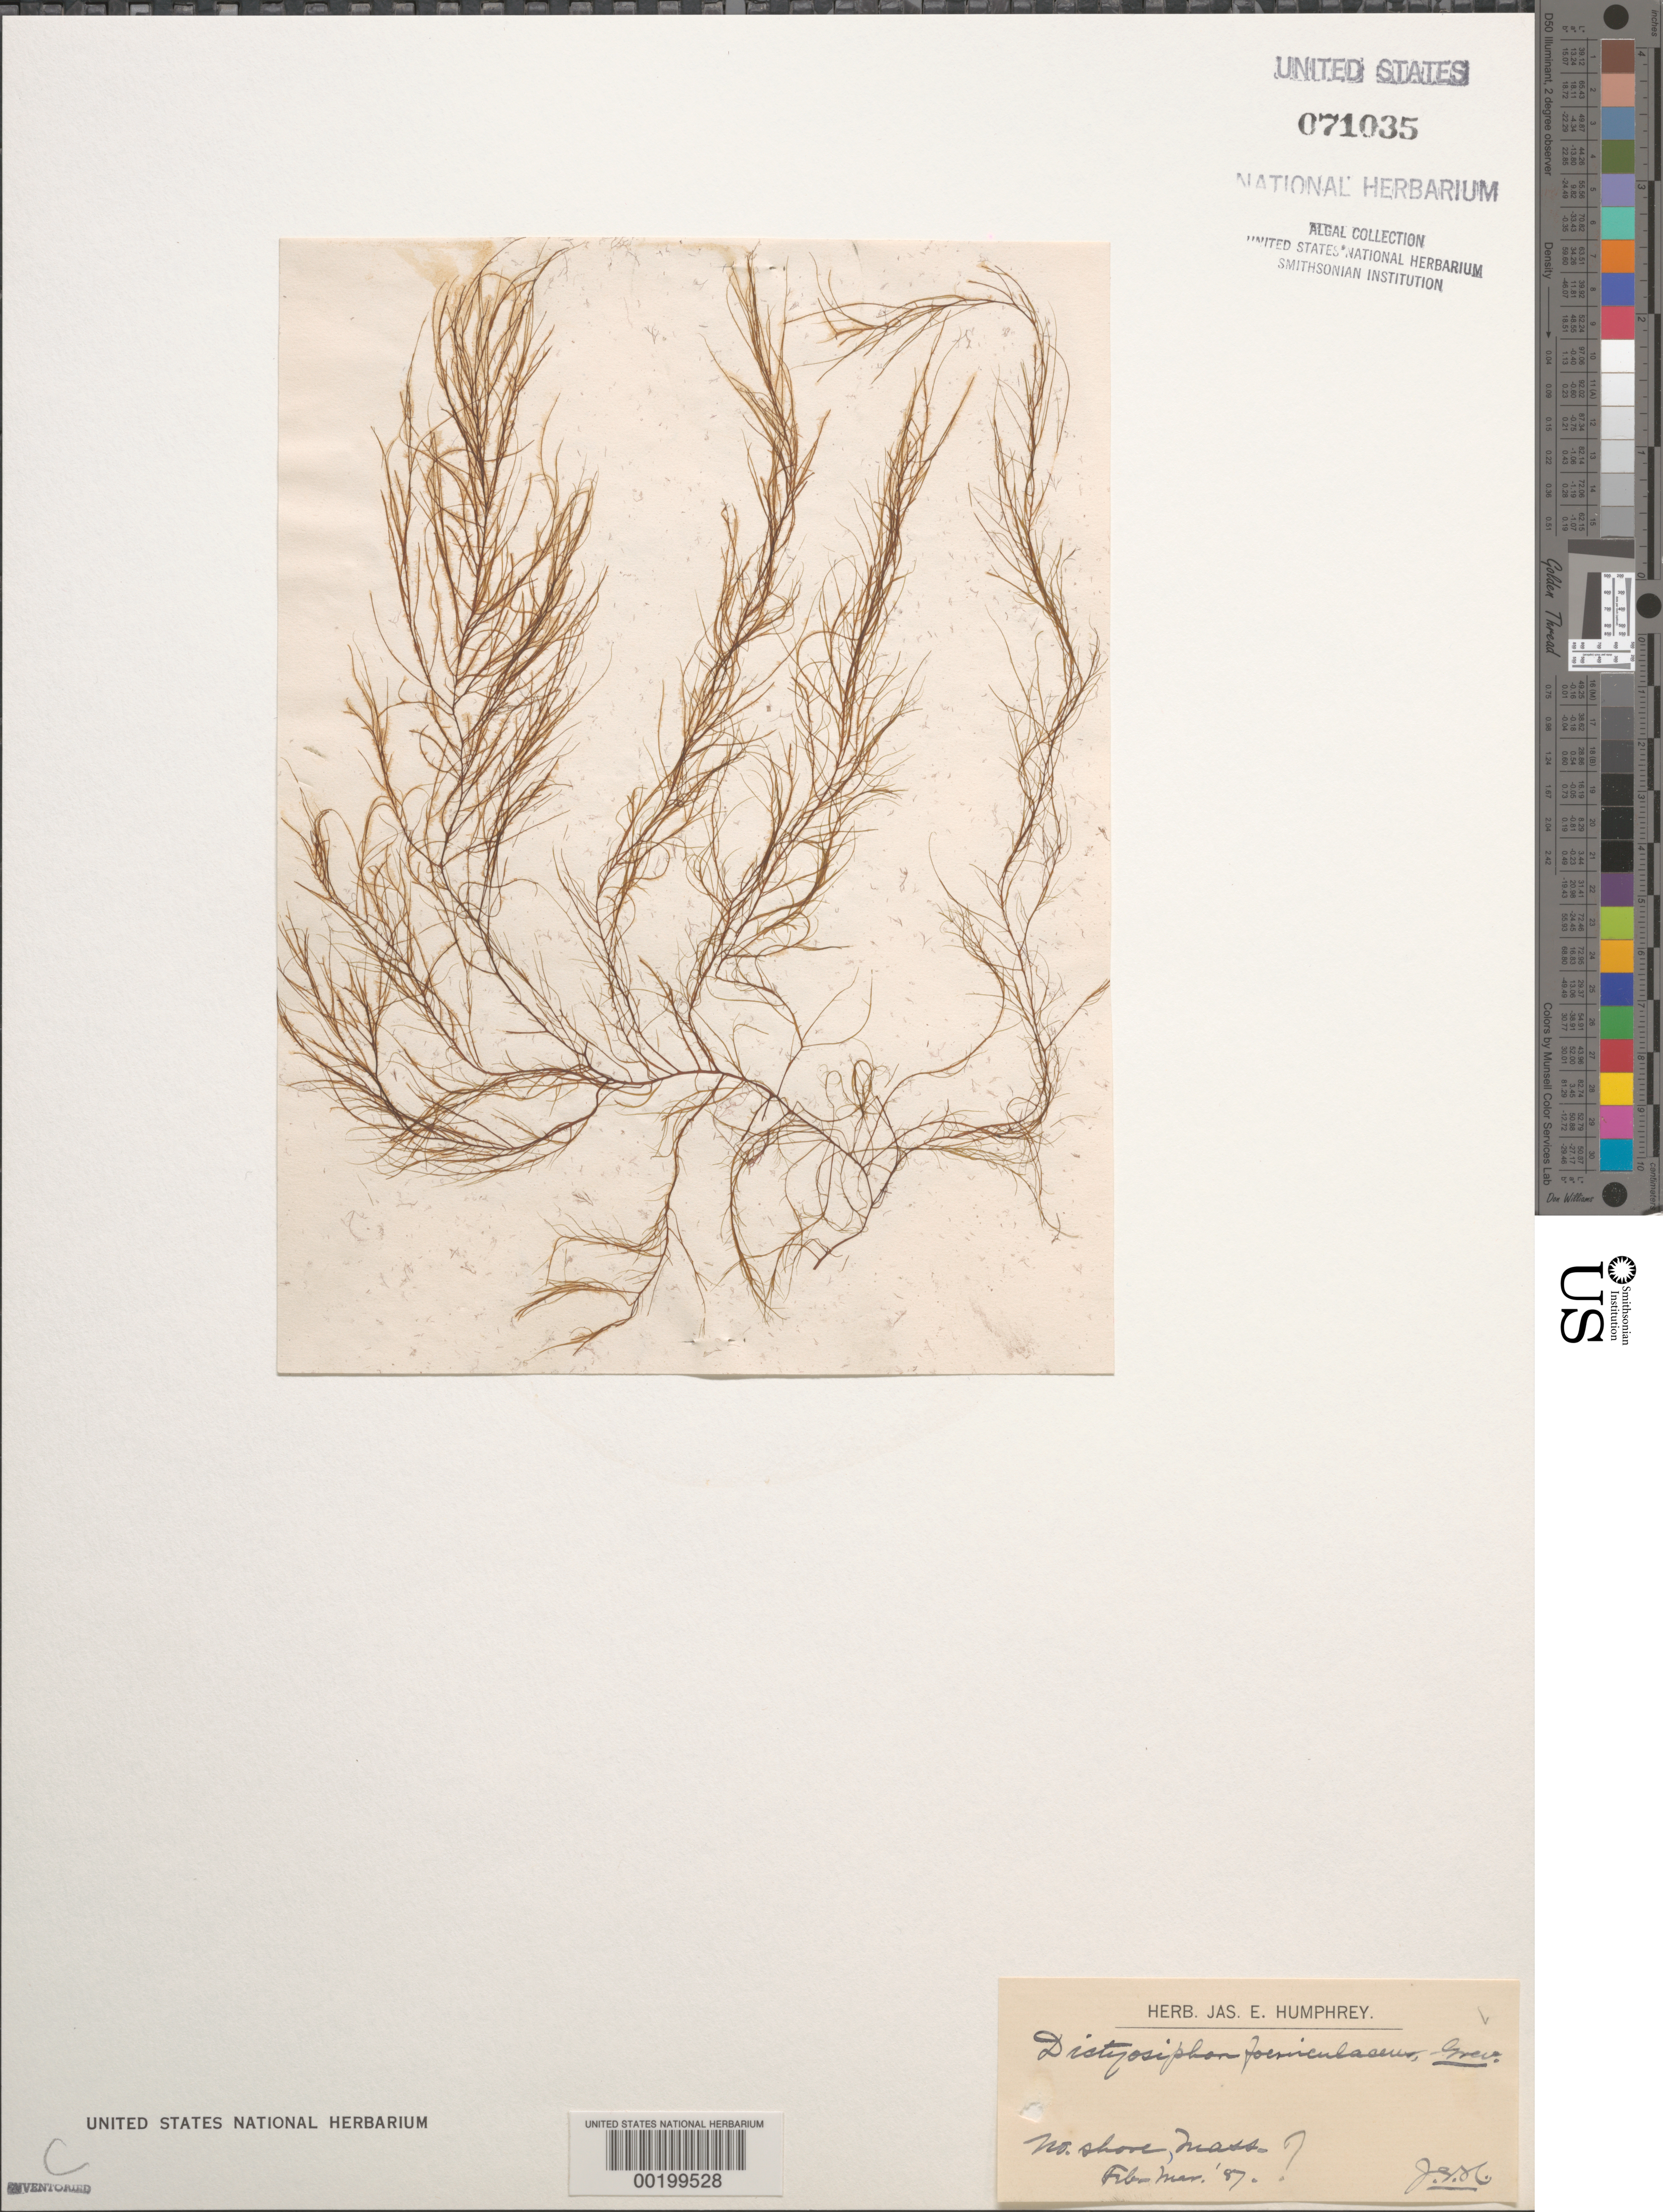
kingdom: Chromista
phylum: Ochrophyta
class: Phaeophyceae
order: Dictyosiphonales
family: Dictyosiphonaceae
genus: Dictyosiphon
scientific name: Dictyosiphon foeniculaceus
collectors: J. Humphrey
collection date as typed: Feb 1887 TO -- Mar 1887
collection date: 1887-02/1887-03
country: United States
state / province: Massachusetts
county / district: Essex County / Suffolk County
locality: North Shore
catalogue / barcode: US 71035